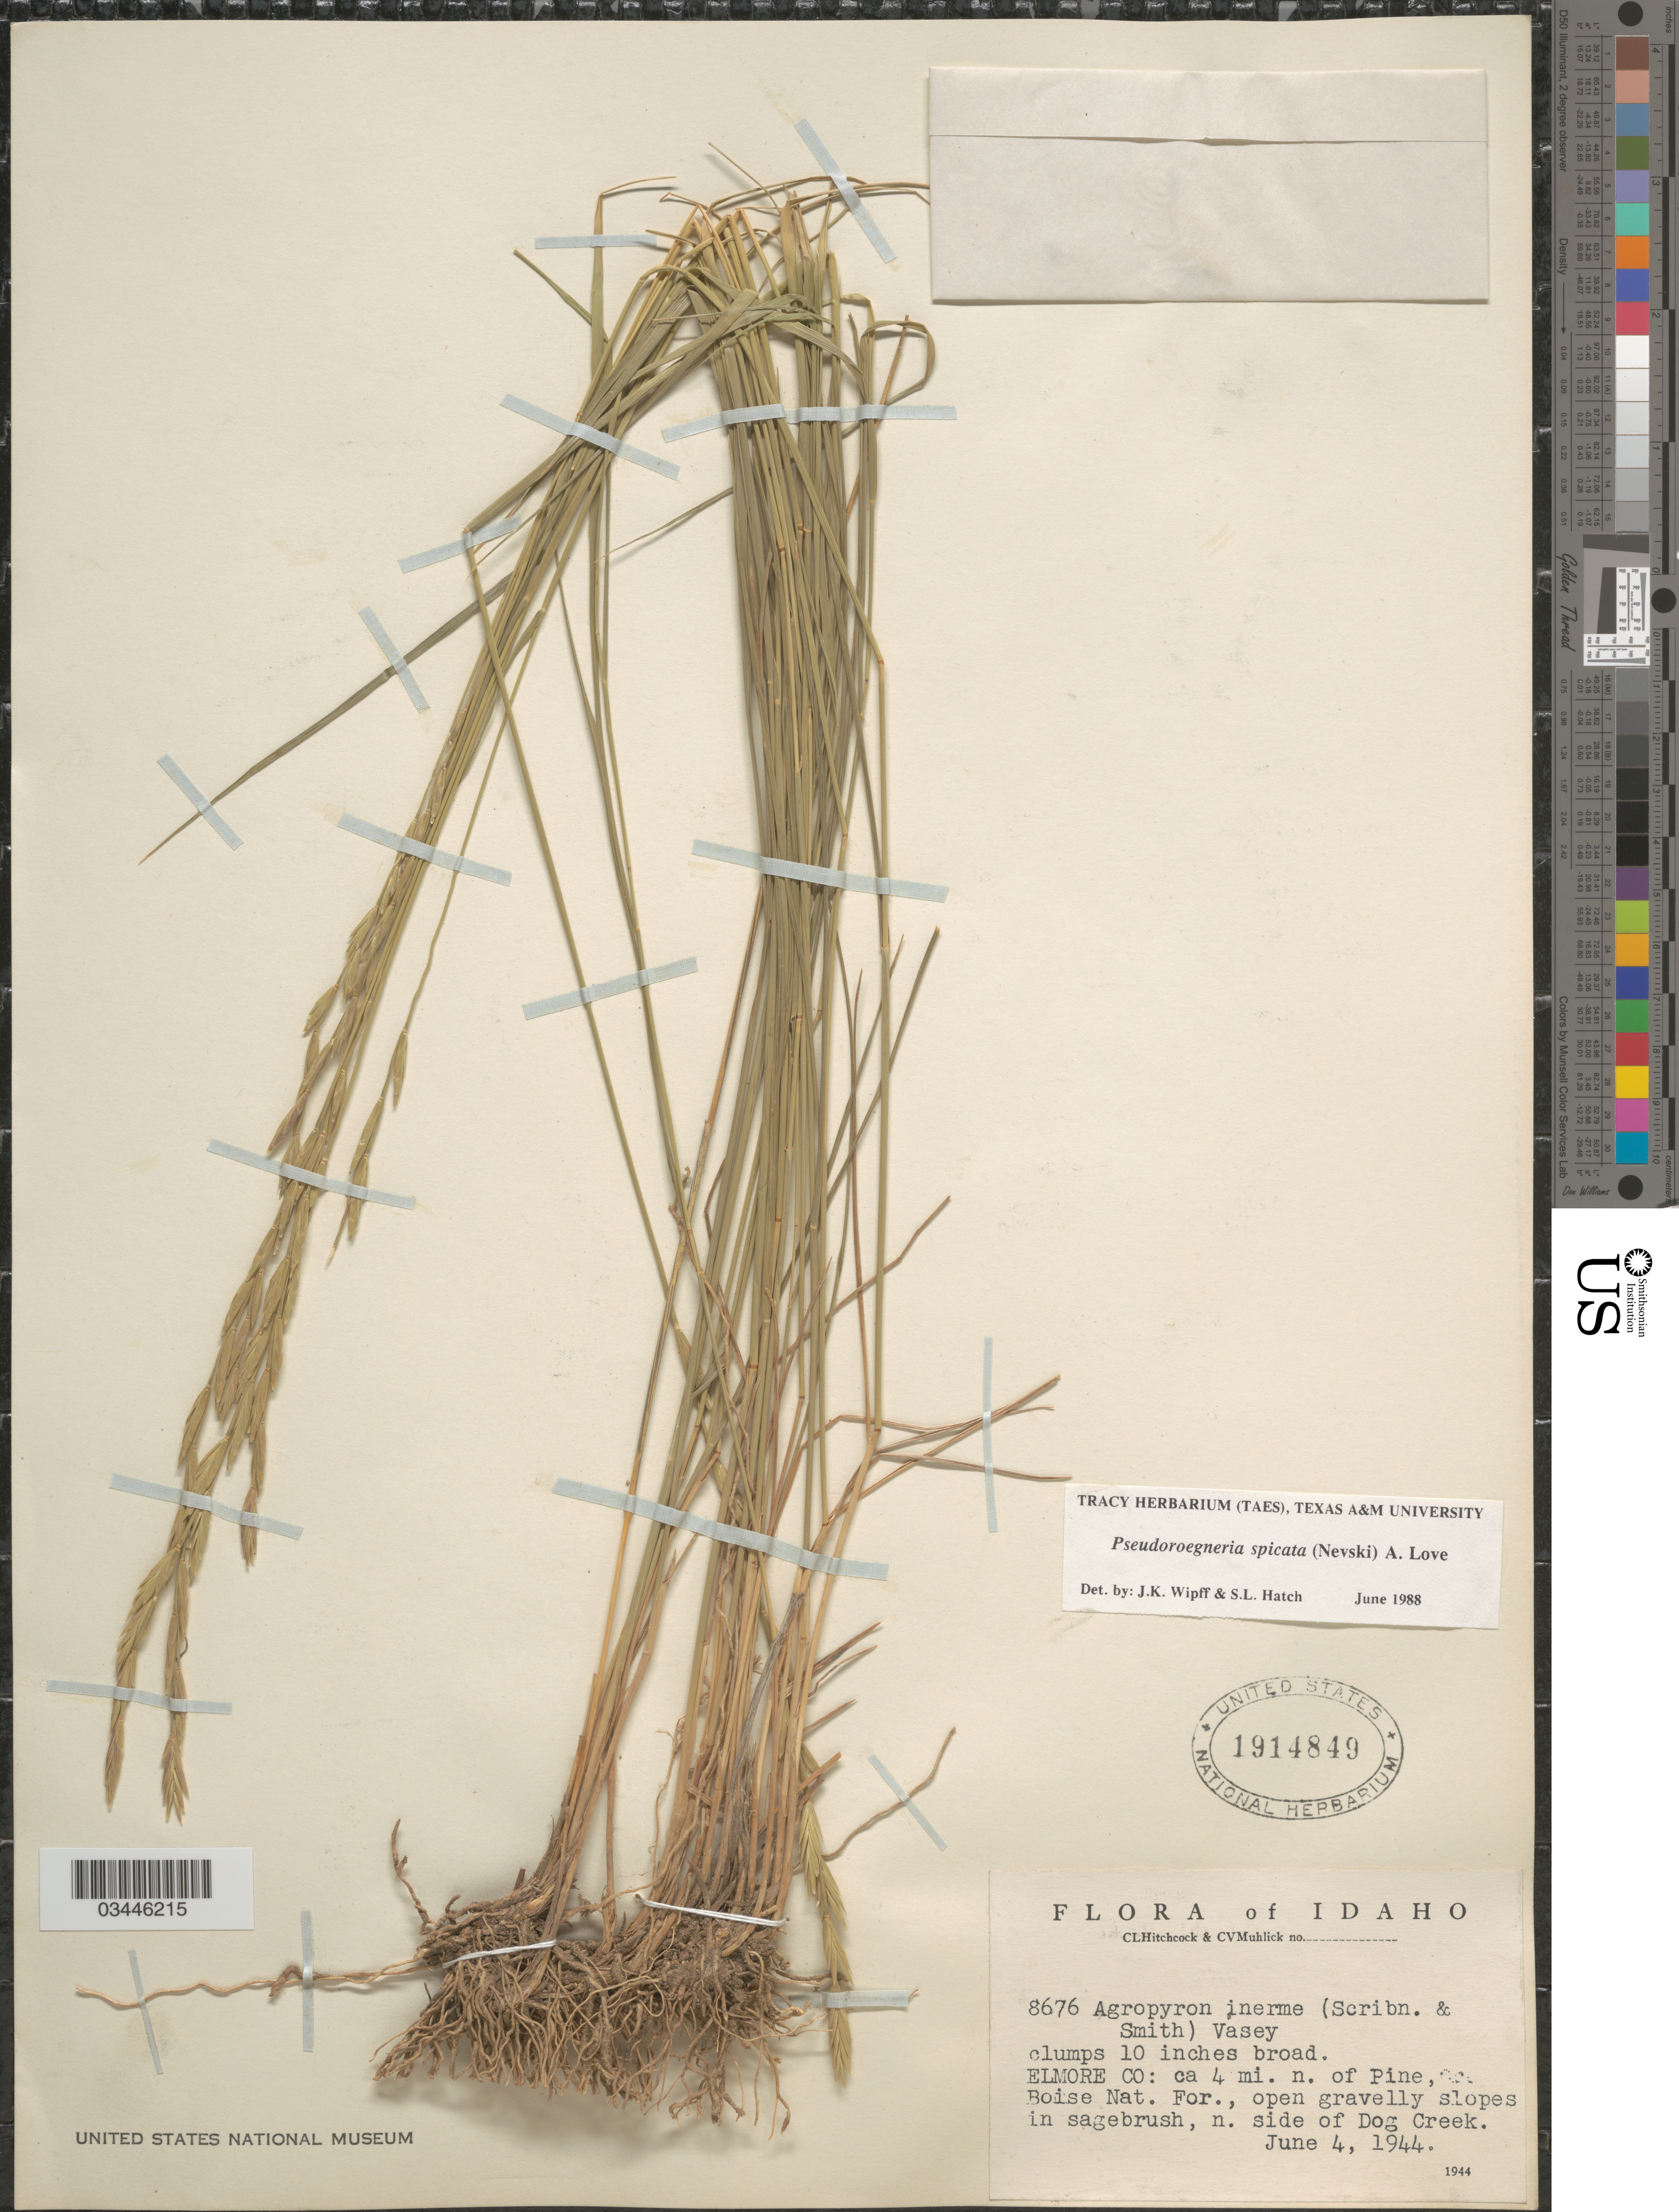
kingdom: Plantae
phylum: Tracheophyta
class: Liliopsida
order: Poales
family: Poaceae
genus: Pseudoroegneria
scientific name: Pseudoroegneria spicata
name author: (Pursh) Á. Löve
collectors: C. L. Hitchcock & C. V. Muhlick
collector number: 8676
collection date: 1944-06-04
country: United States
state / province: Idaho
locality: Elmore Co: ca 4 mi. n. of Pine, Boise Nat. For., open gravelly slopes in sagebrush, n. side of Dog Creek.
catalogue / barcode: US 1914849